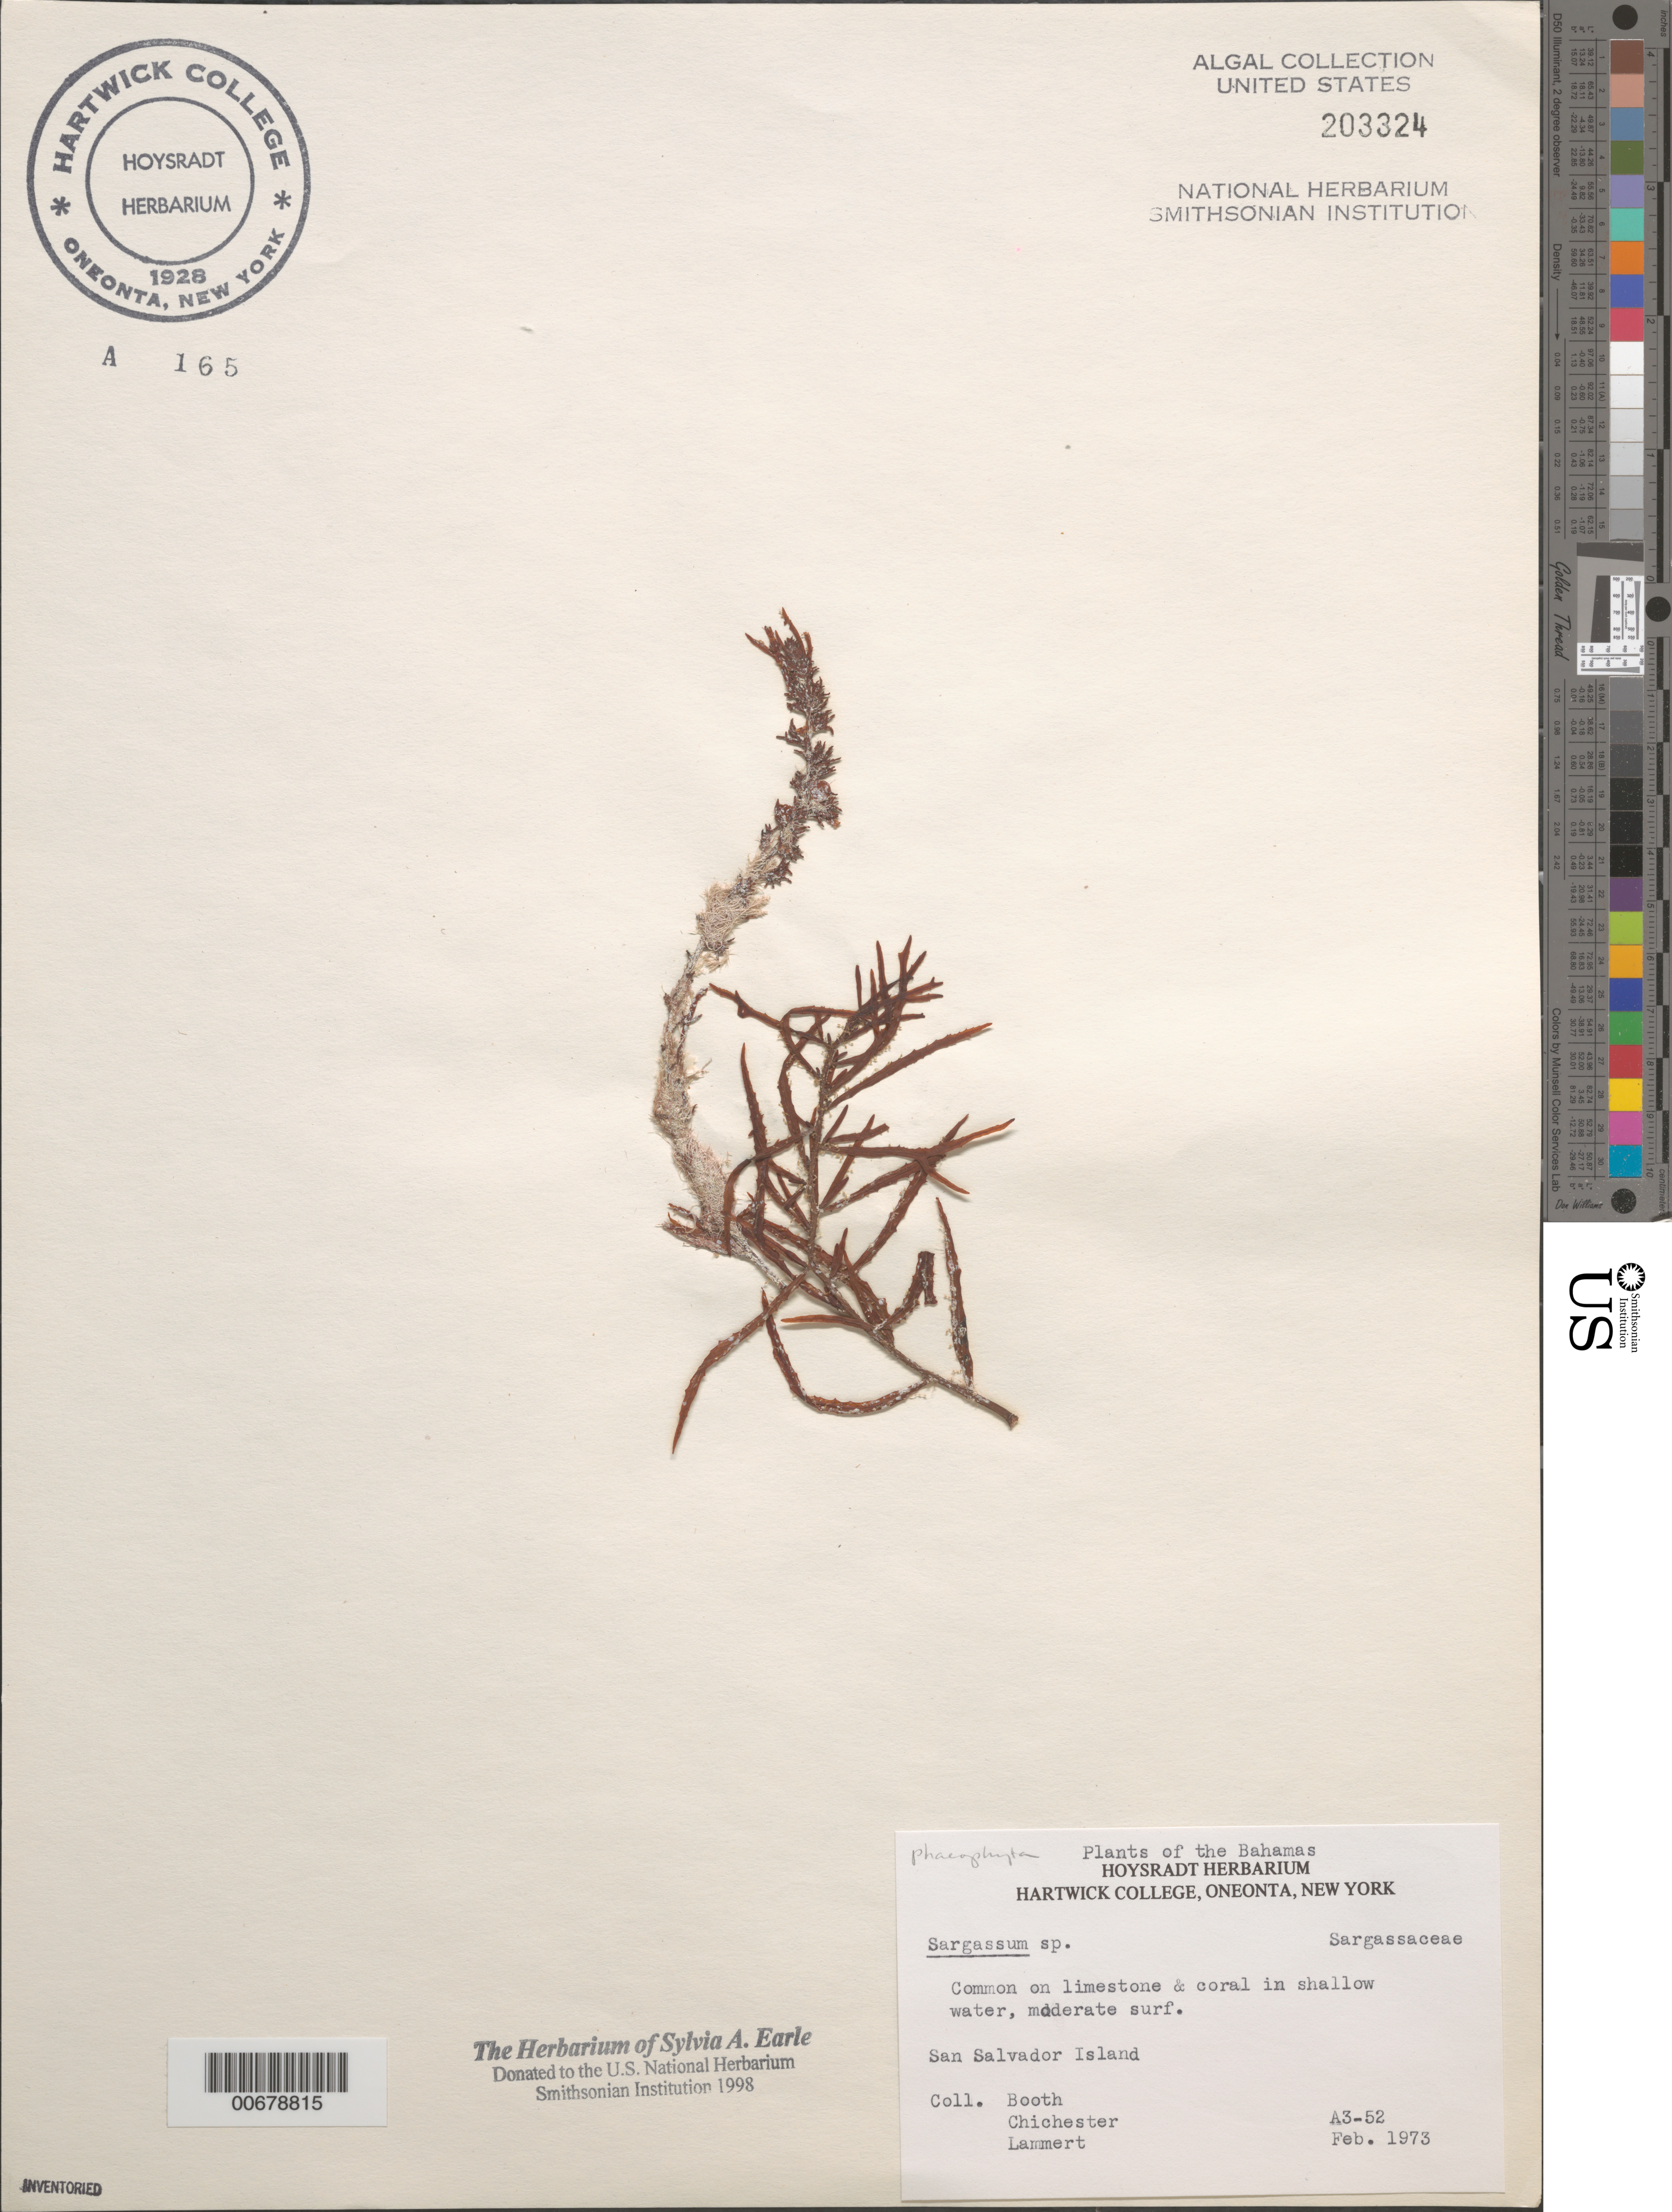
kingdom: Chromista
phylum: Ochrophyta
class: Phaeophyceae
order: Fucales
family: Sargassaceae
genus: Sargassum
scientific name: Sargassum sp.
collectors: -. Booth, -. Chichester & -. Lammert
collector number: A-3 52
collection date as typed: Feb 1973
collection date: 1973-02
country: Bahamas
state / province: San Salvador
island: San Salvador Island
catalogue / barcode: US 203324